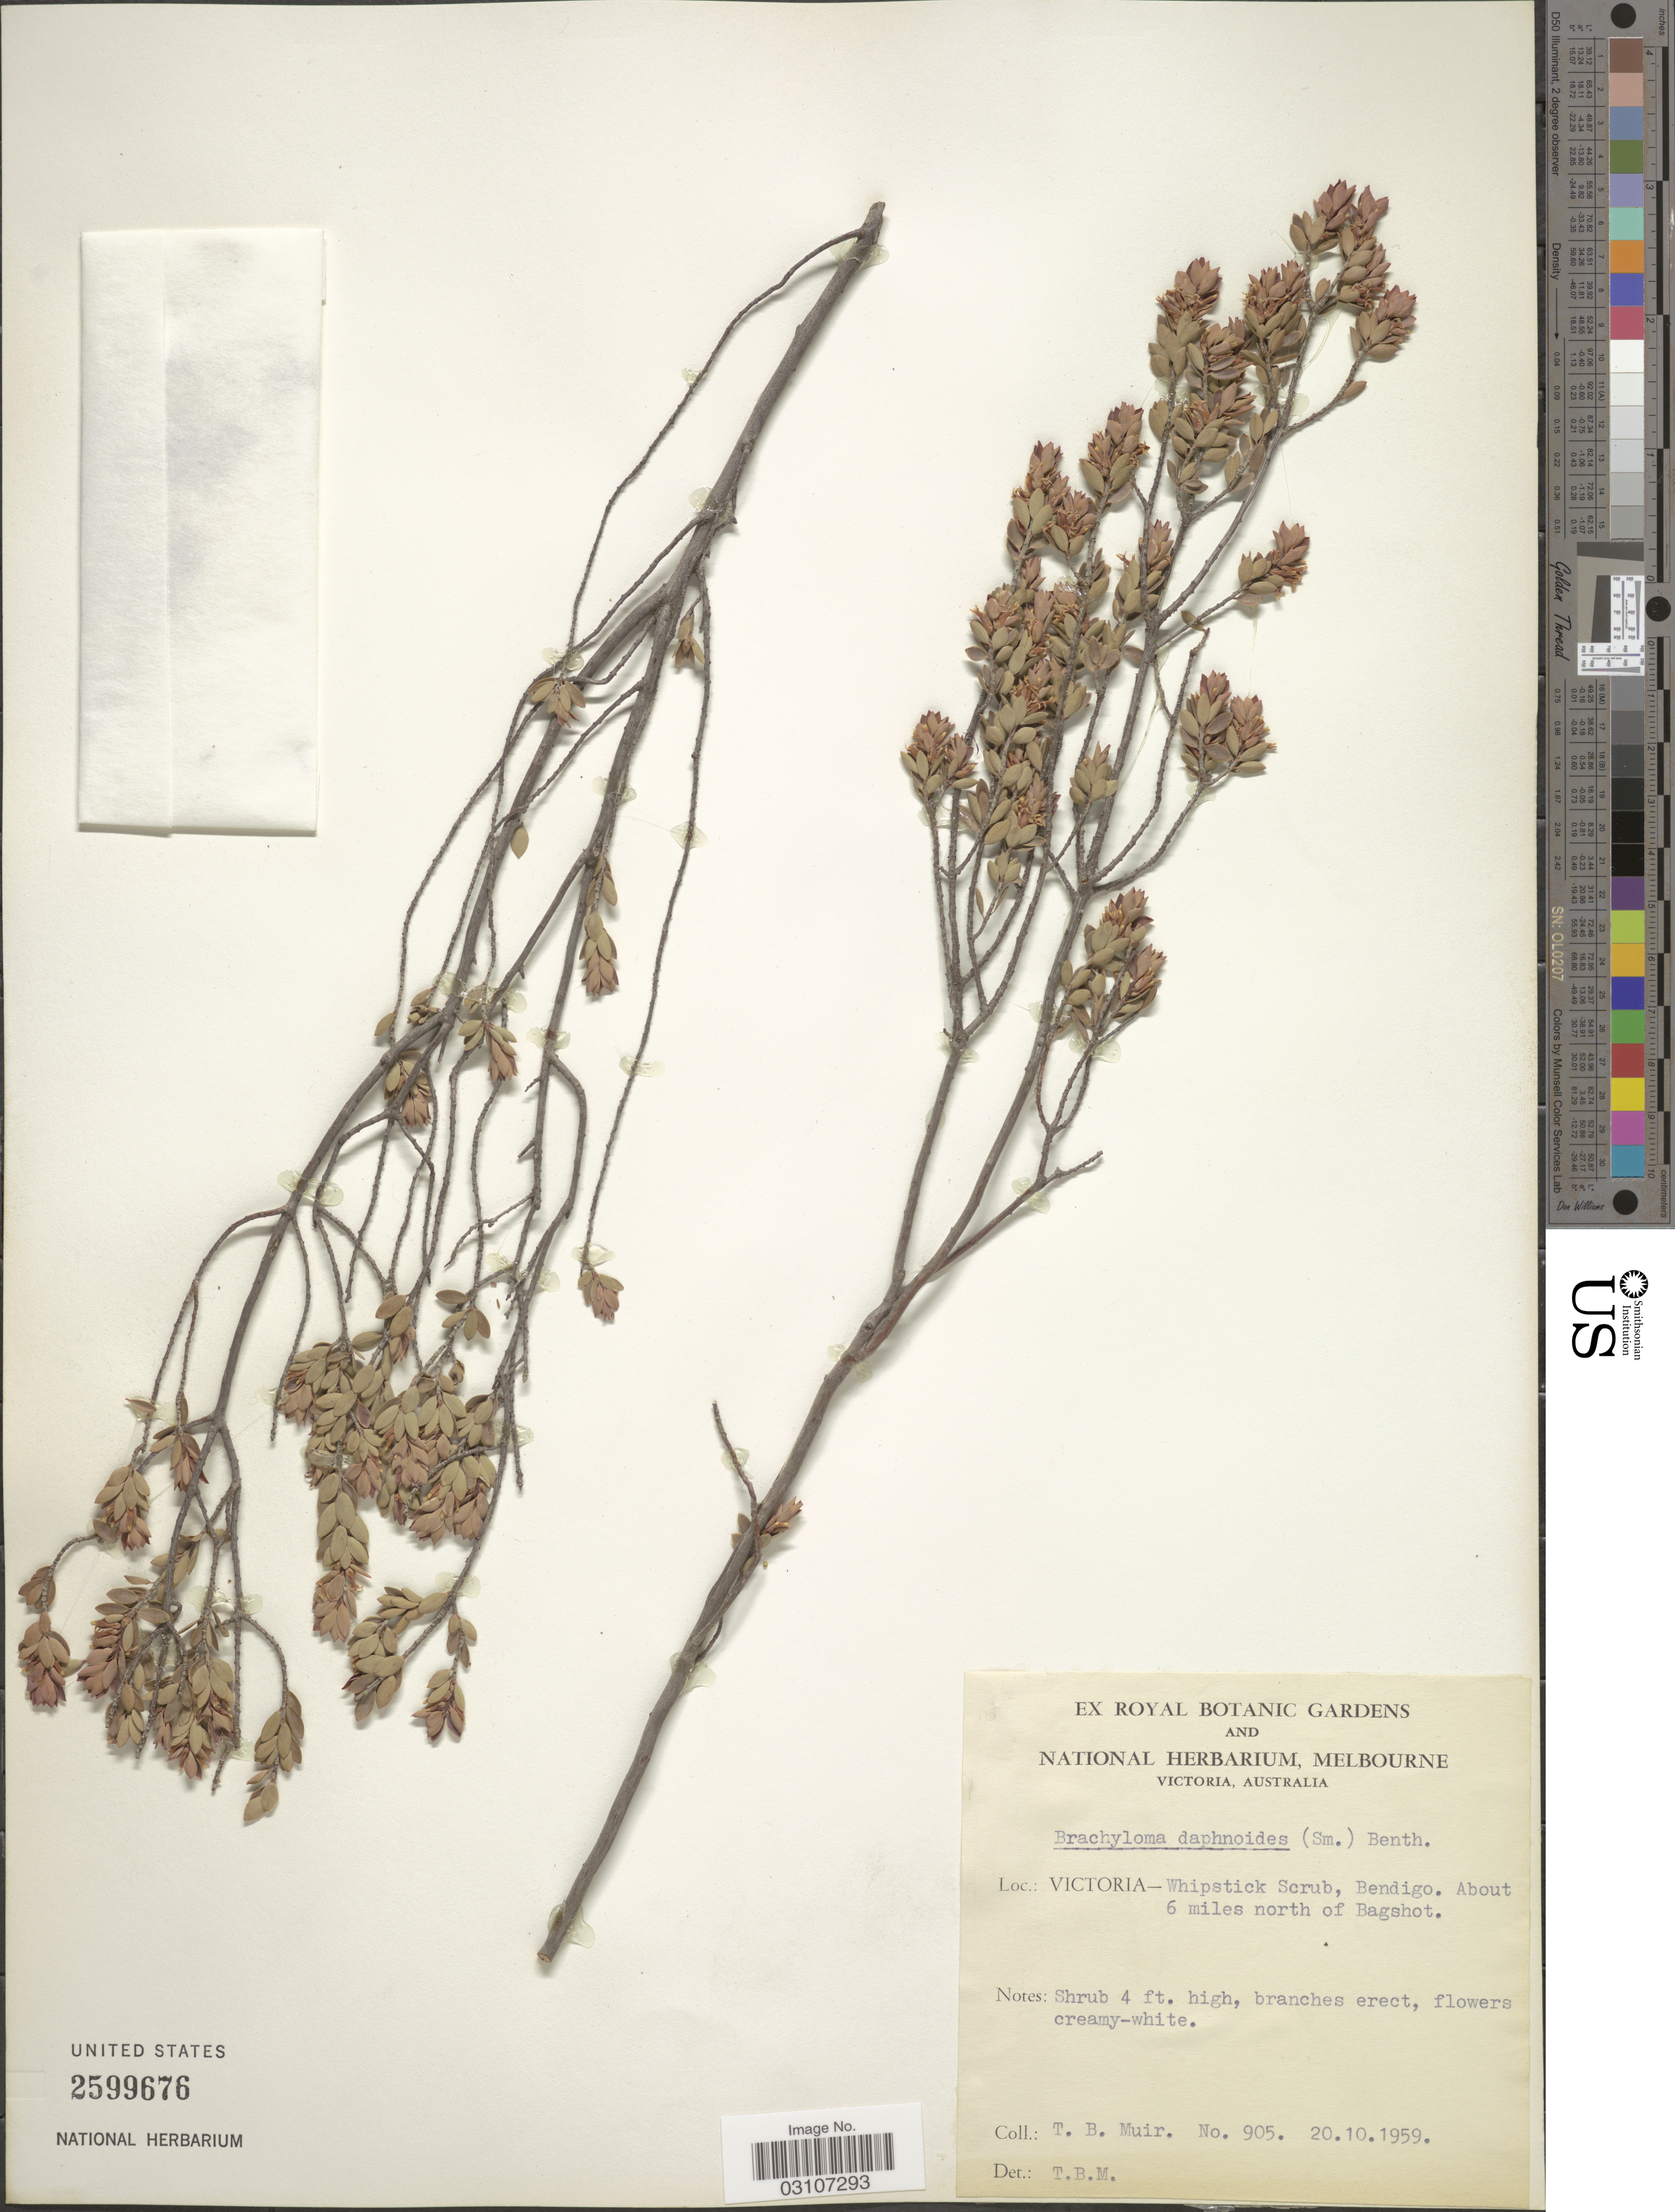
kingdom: Plantae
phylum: Tracheophyta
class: Magnoliopsida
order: Ericales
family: Ericaceae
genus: Brachyloma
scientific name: Brachyloma daphnoides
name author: (Sm.) Benth.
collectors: T. Muir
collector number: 905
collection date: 1959-10-20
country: Australia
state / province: Victoria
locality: Victoria - Whipstick Scrub, Bendigo. About 6 miles north of Bagshot.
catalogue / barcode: US 2599676